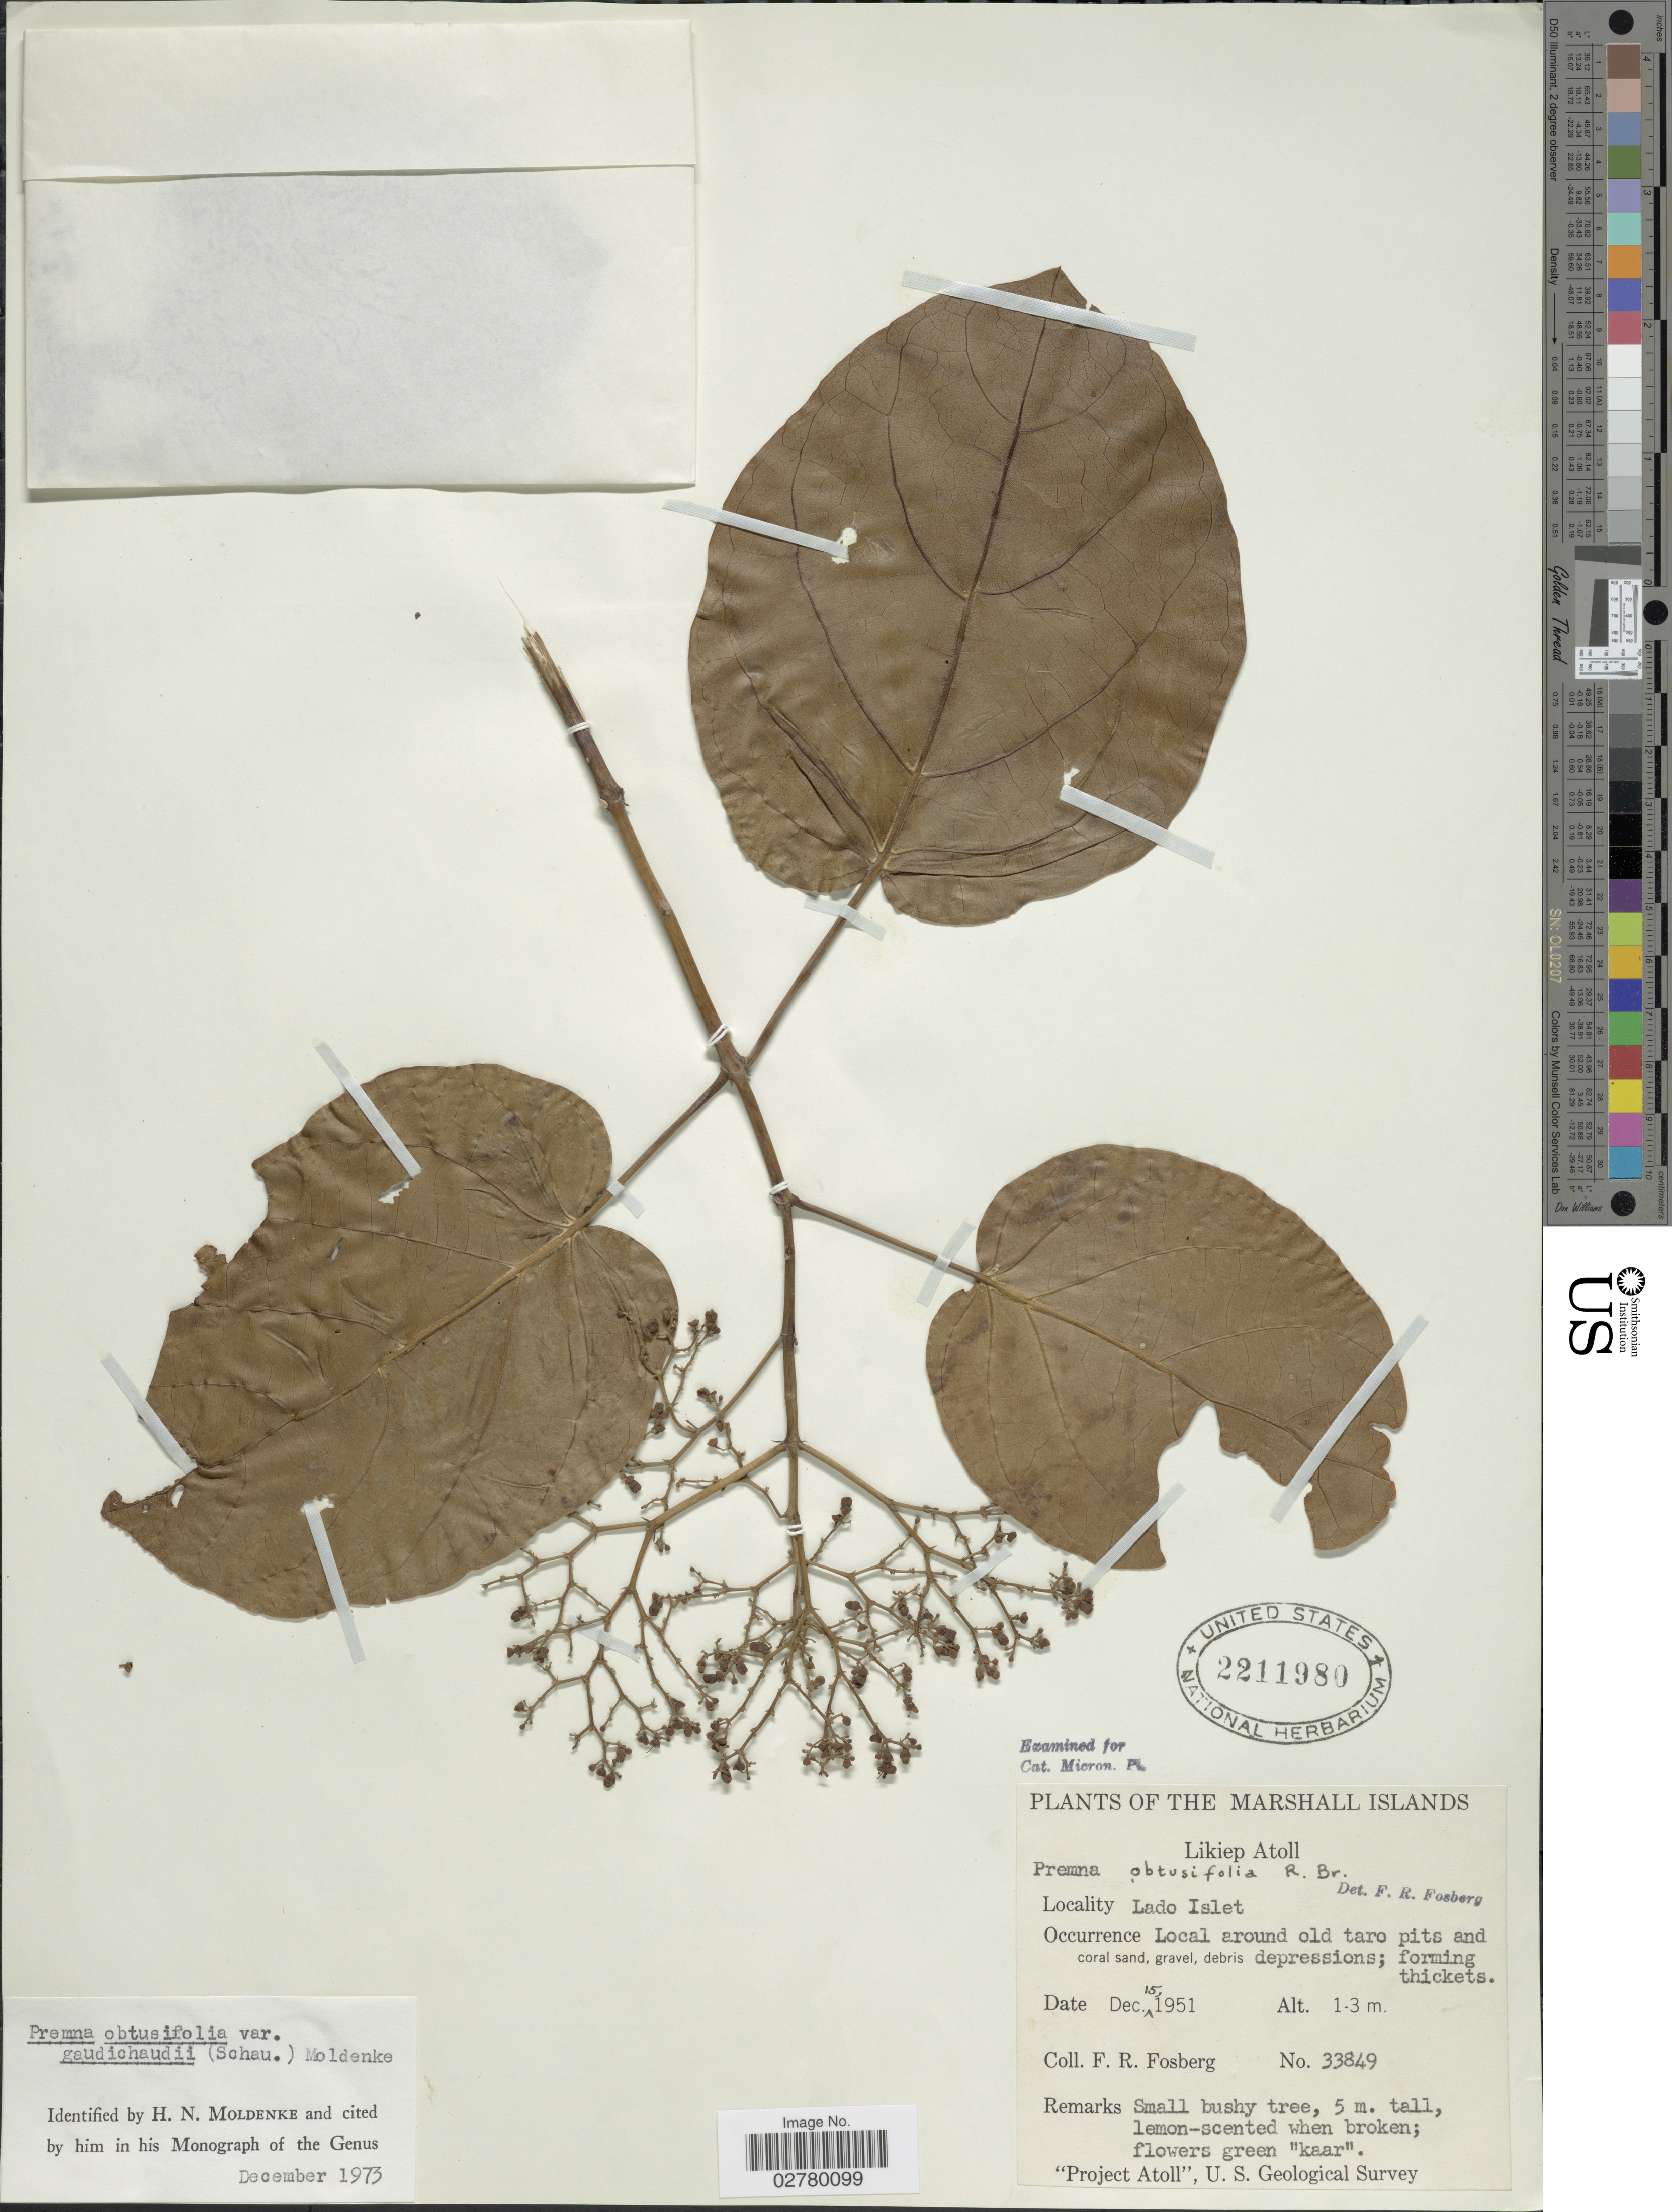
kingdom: Plantae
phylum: Tracheophyta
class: Magnoliopsida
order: Lamiales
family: Lamiaceae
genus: Premna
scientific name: Premna obtusifolia var. gaudichaudii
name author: (Schauer) Moldenke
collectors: F. R. Fosberg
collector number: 33849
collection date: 1951-12-15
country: Marshall Islands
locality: Likiep Atoll, Lado Islet.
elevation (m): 1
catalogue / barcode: US 2211980